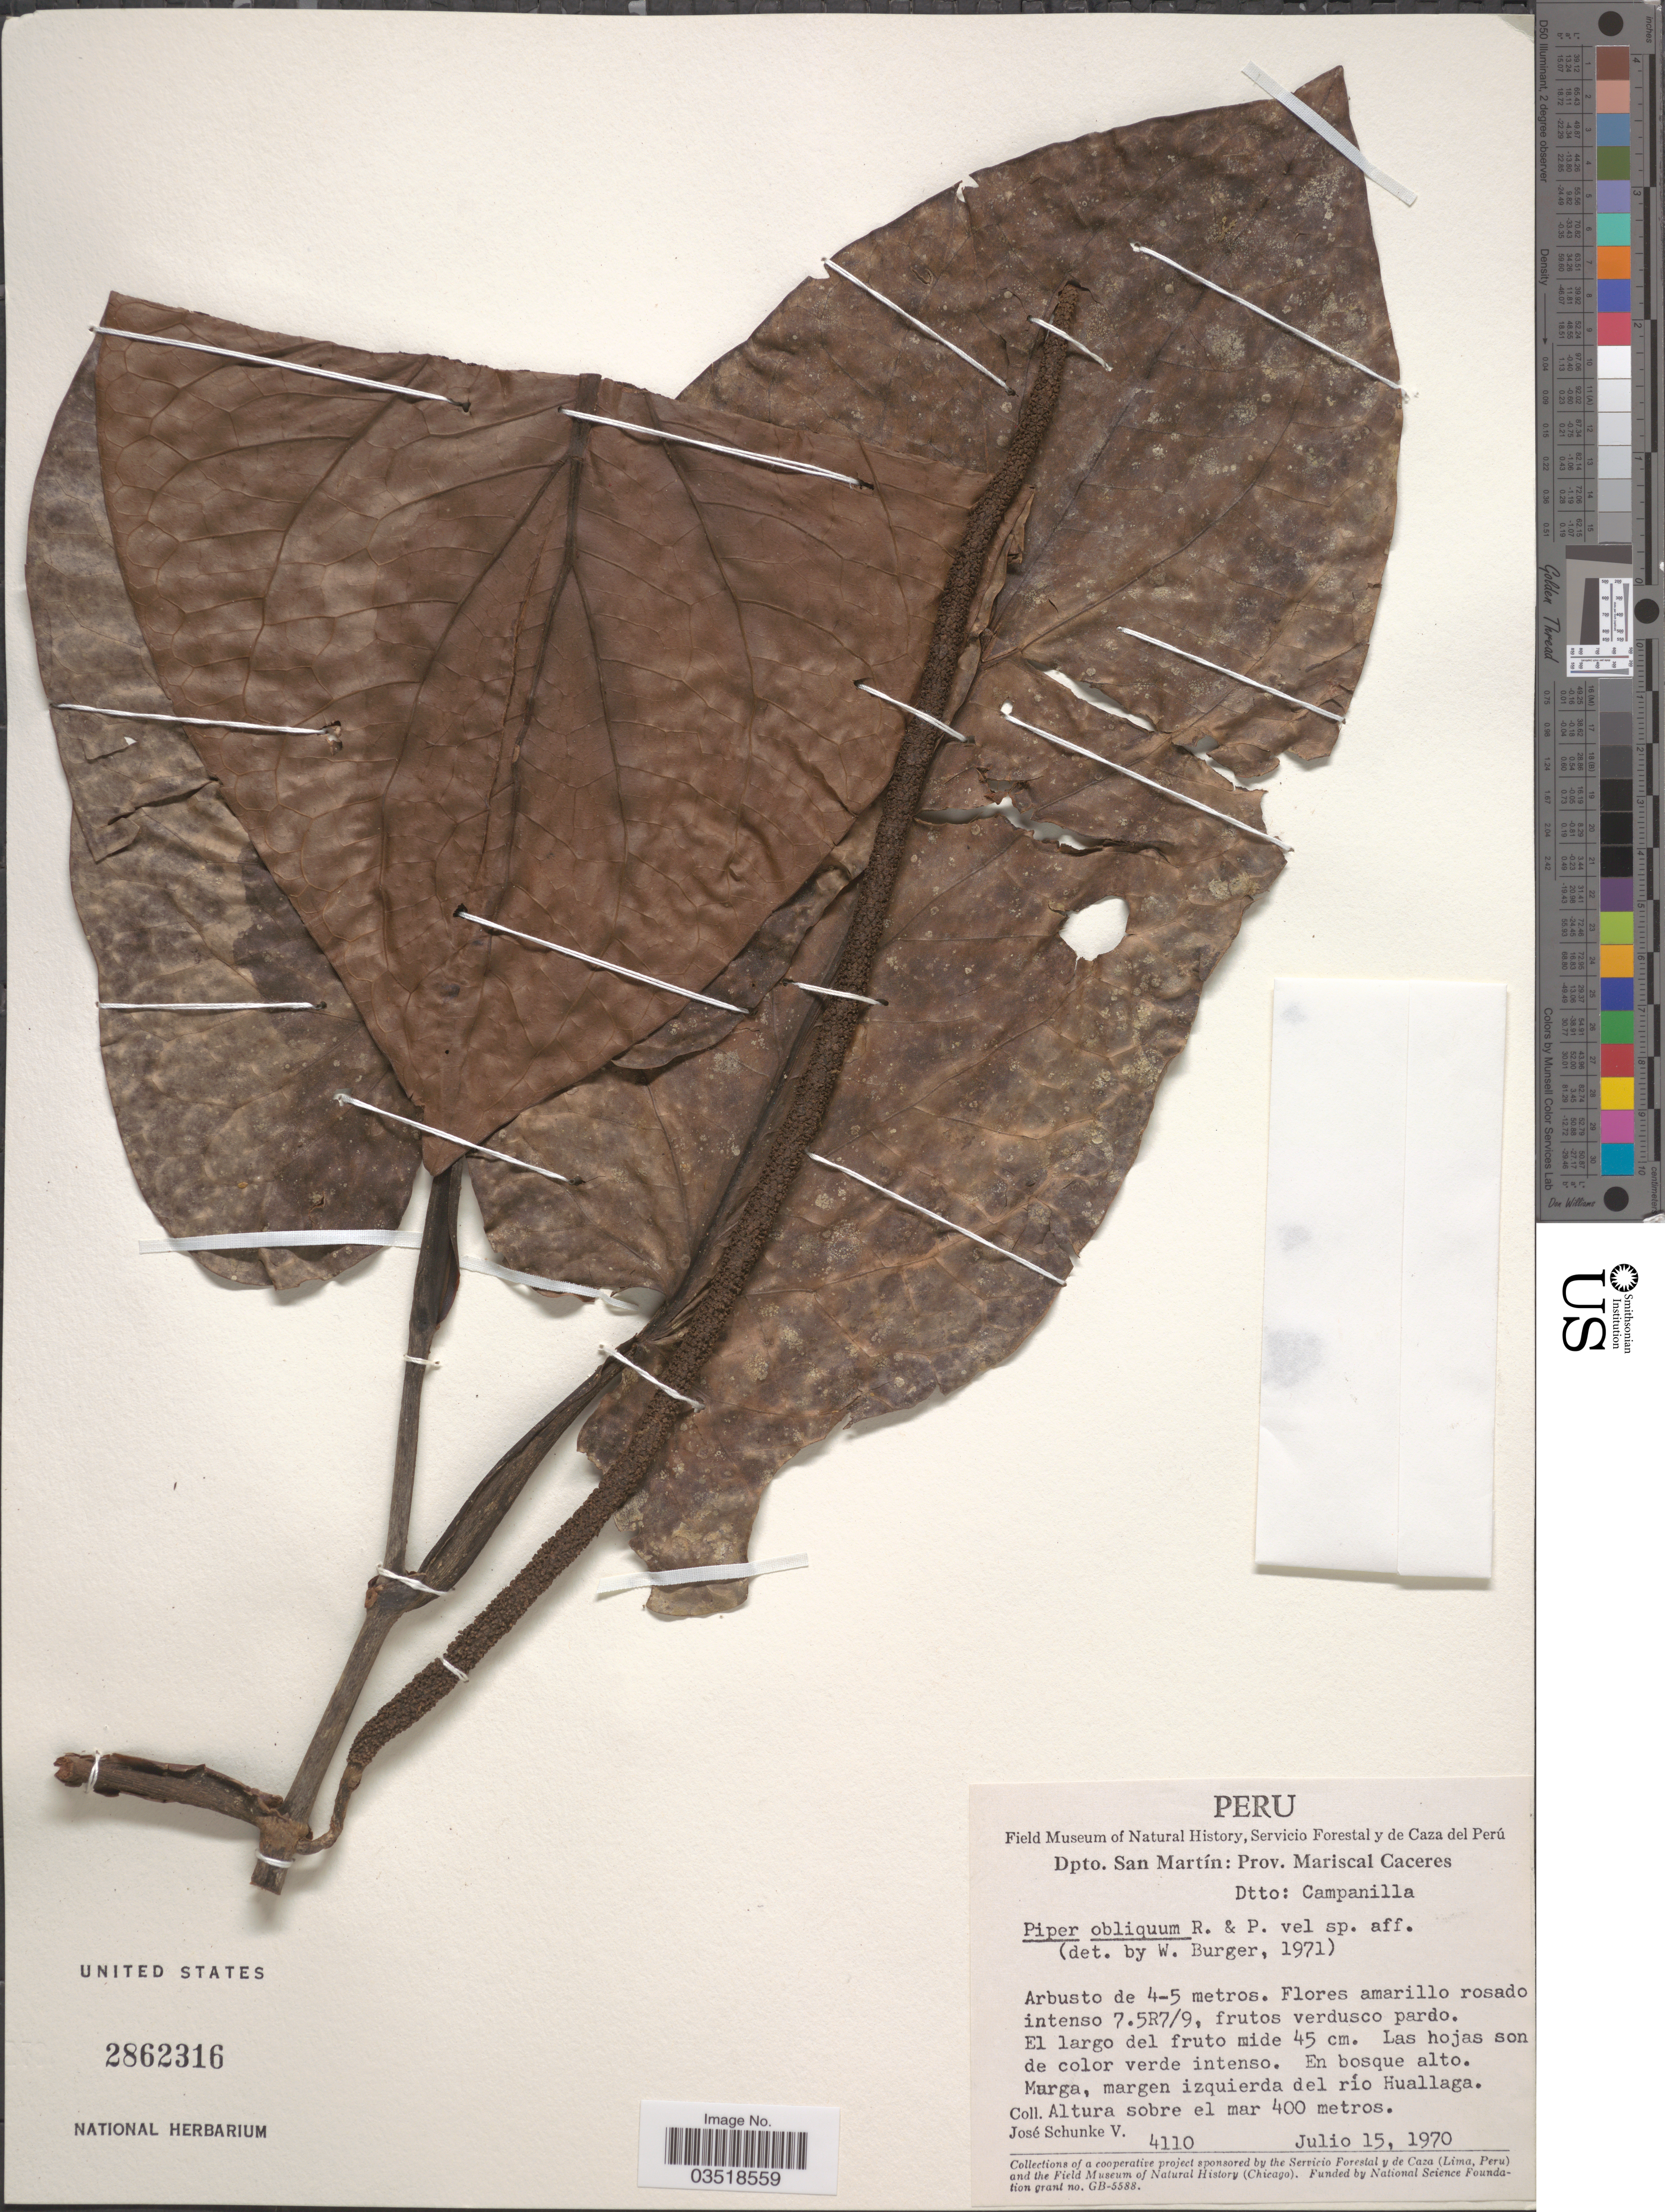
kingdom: Plantae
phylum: Tracheophyta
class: Magnoliopsida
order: Piperales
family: Piperaceae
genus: Piper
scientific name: Piper obliquum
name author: Ruiz & Pav.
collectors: J. Schunke Vigo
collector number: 4110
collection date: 1970-07-15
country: Peru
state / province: San Martín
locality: Dpto. San Martín: Prov. Mariscal Caceres. Dtto: Campanilla. En bosque alto. Murga, margen izquirda del río Huallaga.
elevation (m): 400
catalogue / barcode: US 2862316